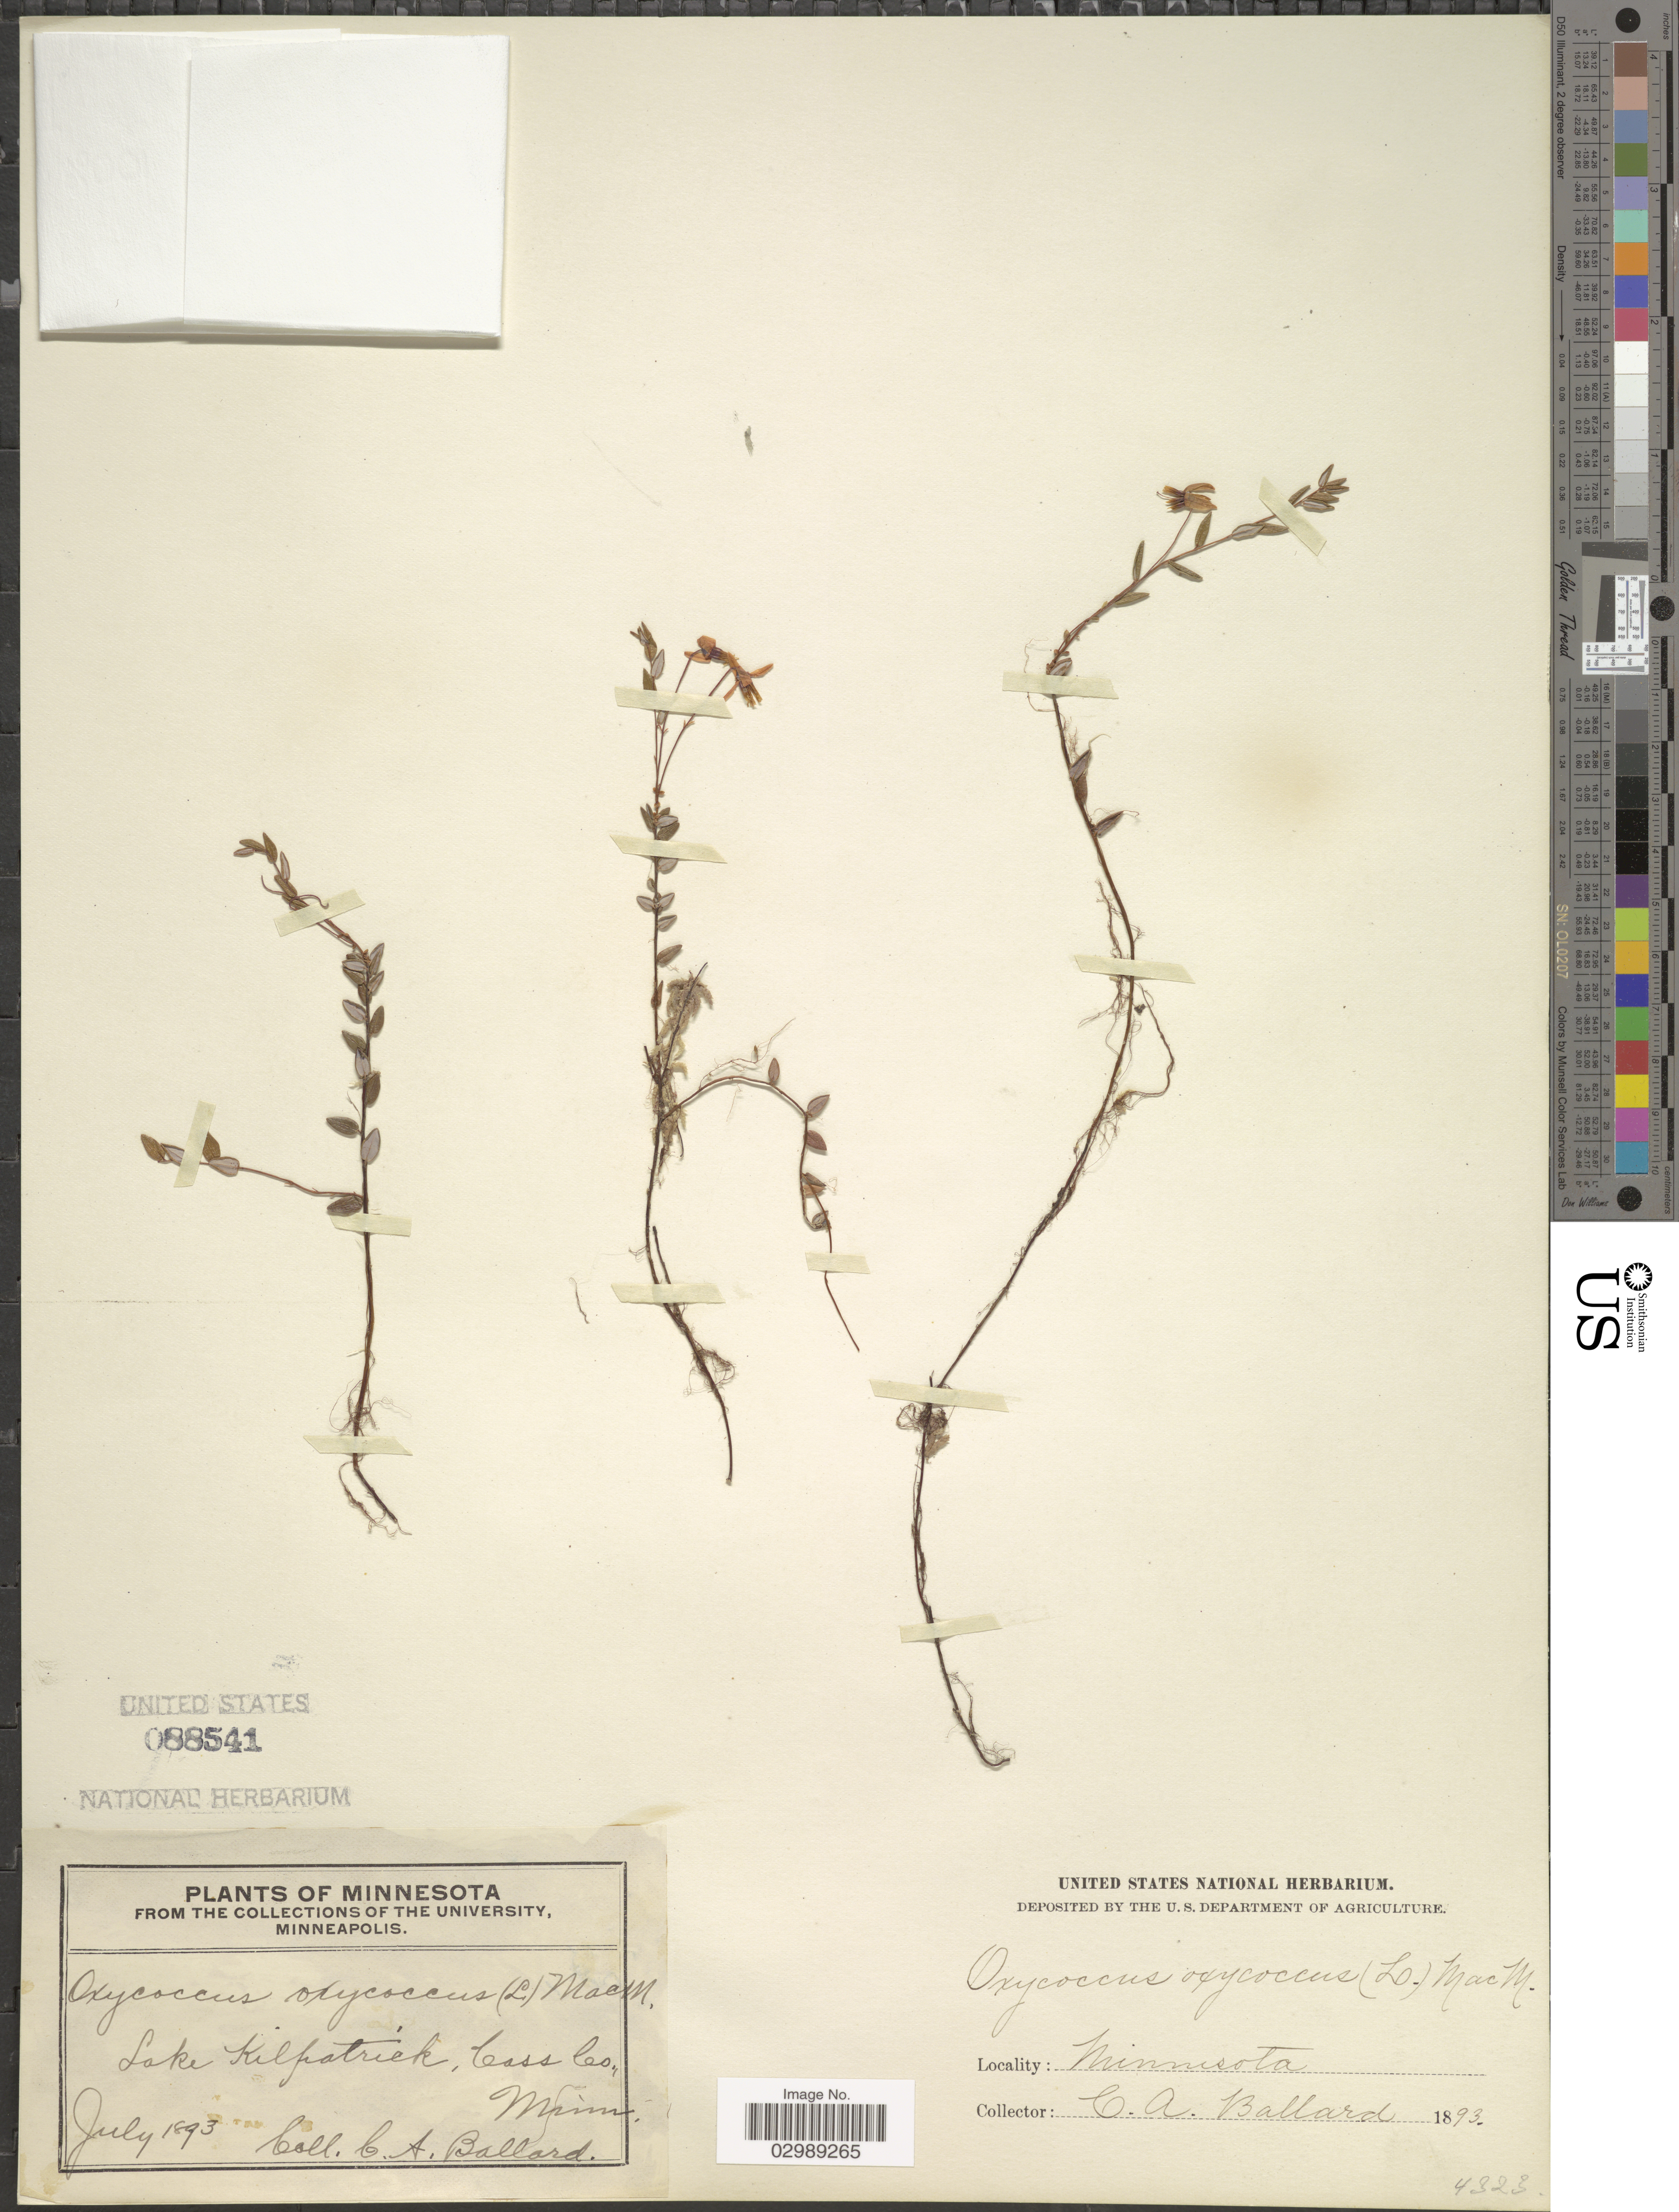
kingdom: Plantae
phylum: Tracheophyta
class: Magnoliopsida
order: Ericales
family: Ericaceae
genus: Vaccinium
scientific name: Vaccinium oxycoccos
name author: L.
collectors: C. A. Ballard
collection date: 1893-07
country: United States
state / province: Minnesota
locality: Lake Kilpatrick, Cass Co.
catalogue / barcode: US 88541